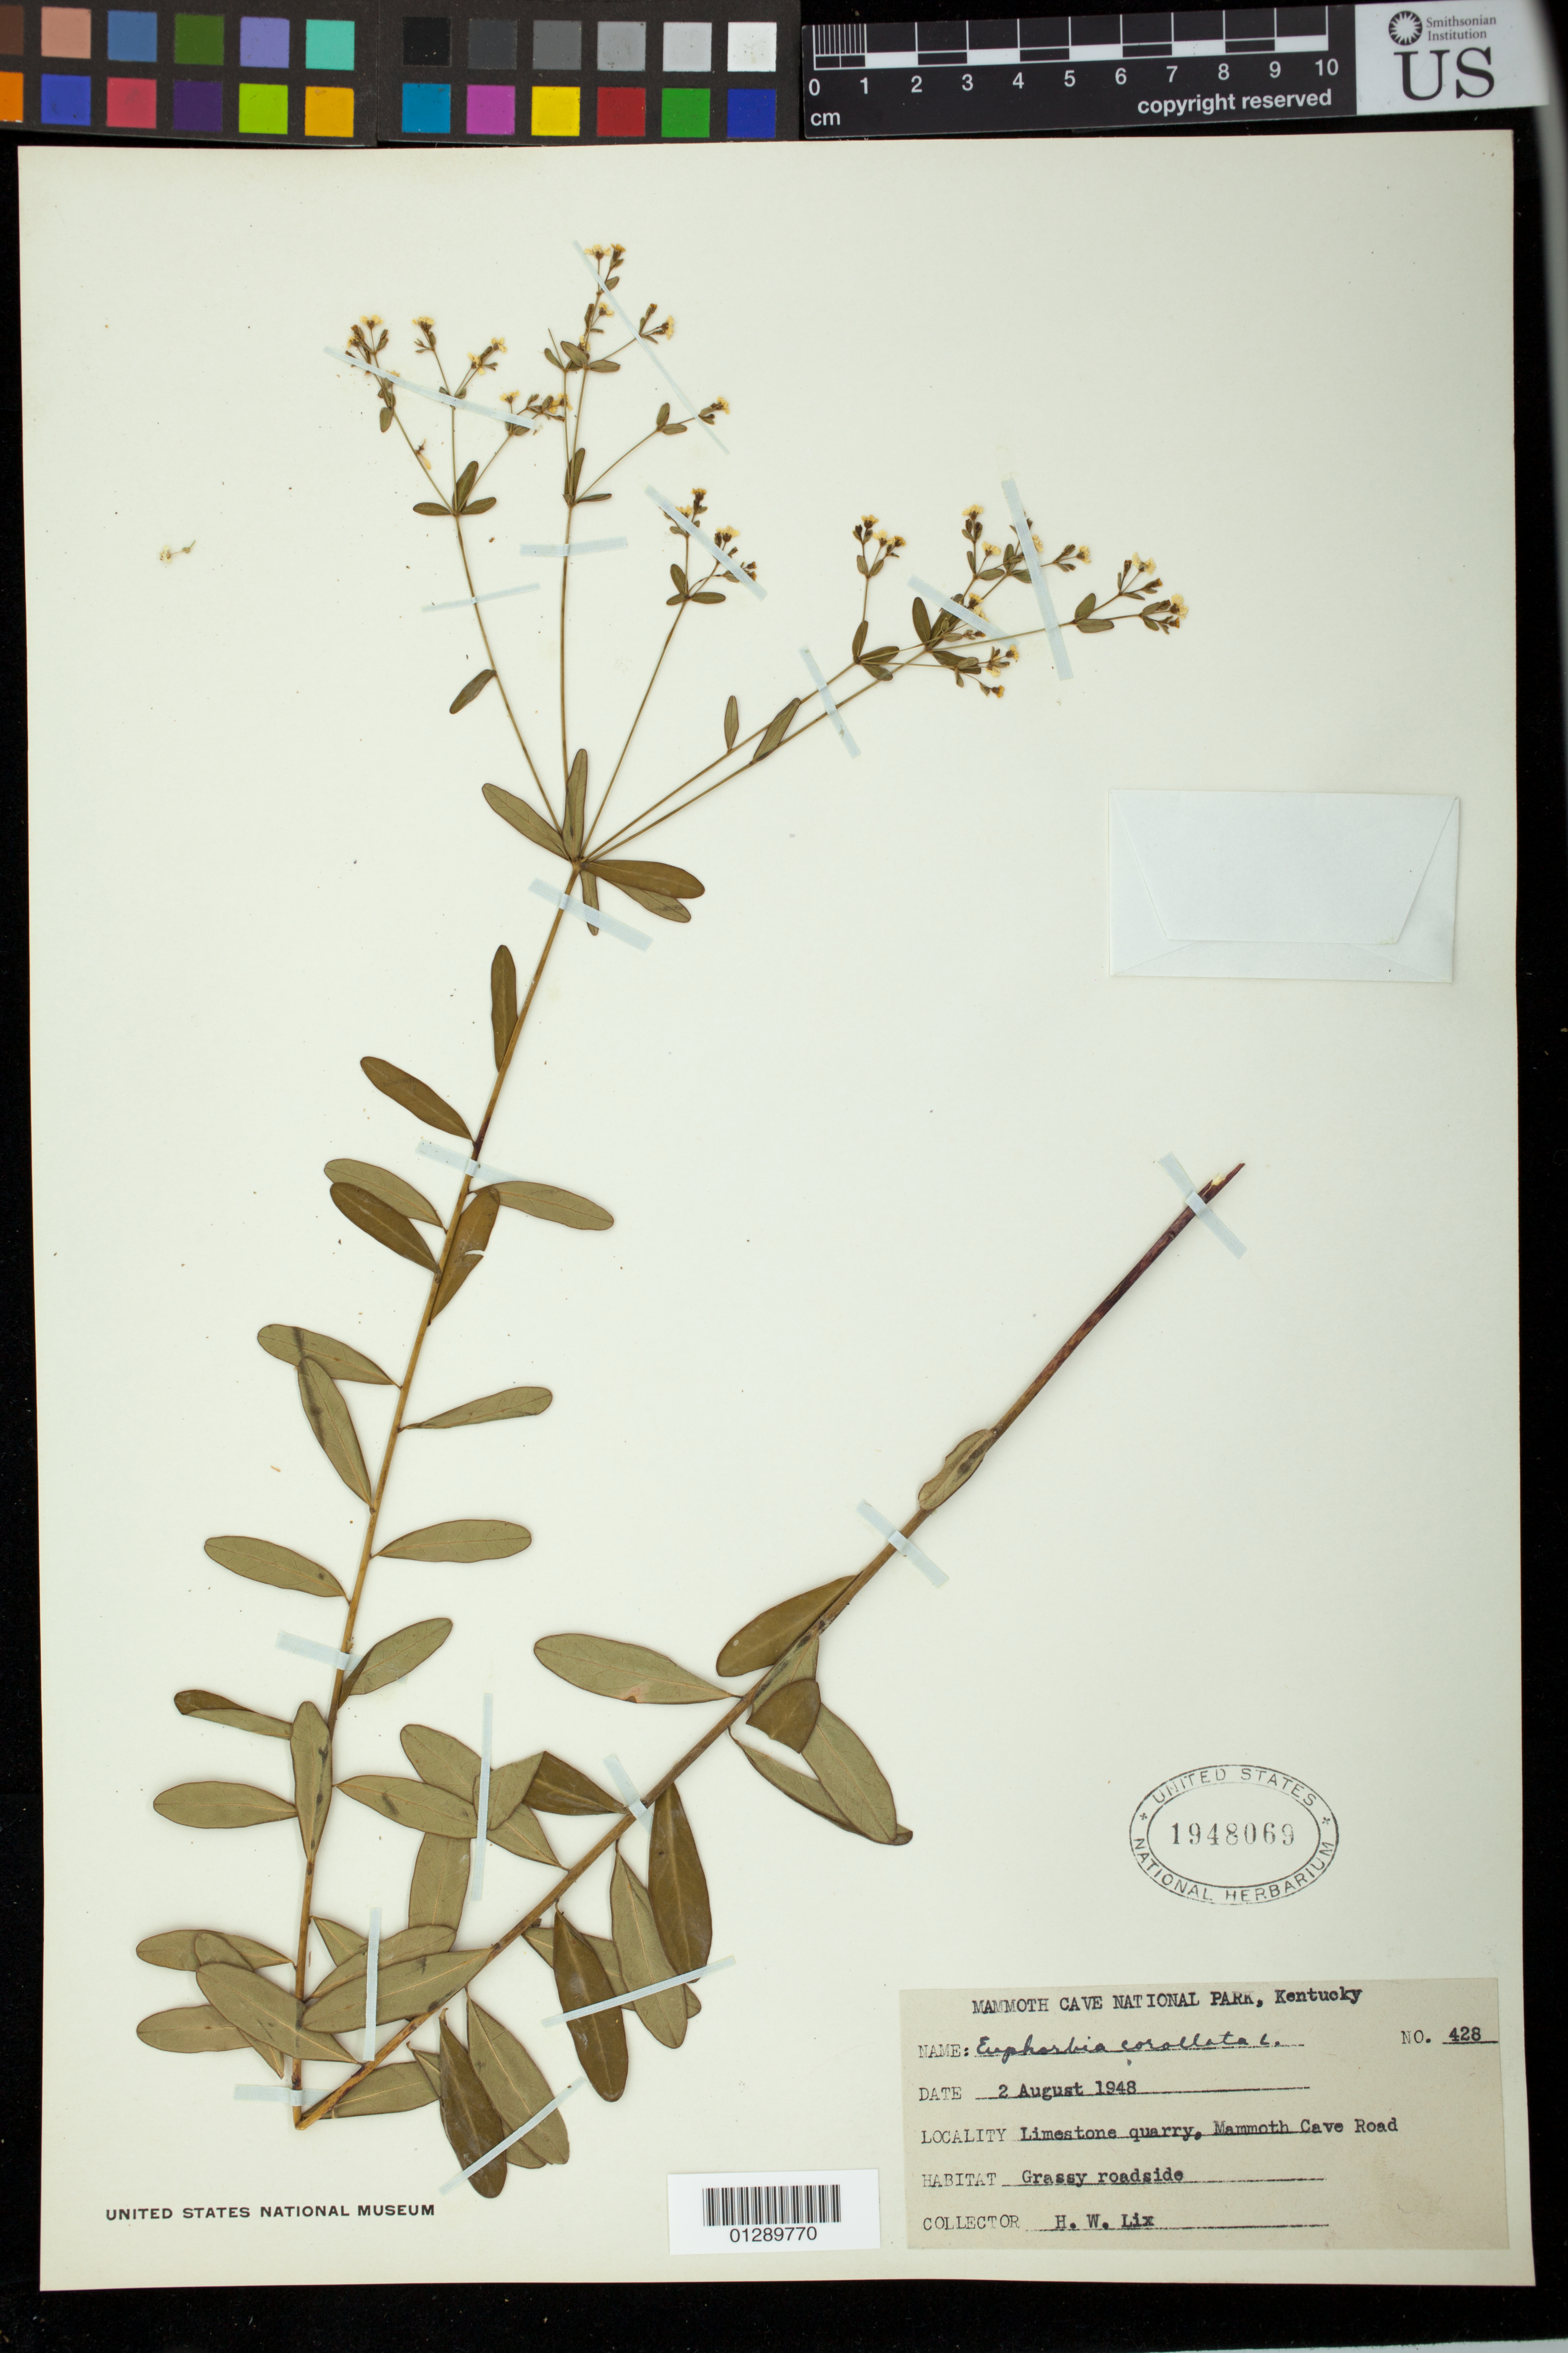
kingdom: Plantae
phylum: Tracheophyta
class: Magnoliopsida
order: Malpighiales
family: Euphorbiaceae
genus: Euphorbia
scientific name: Euphorbia corollata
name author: L.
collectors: H. W. Lix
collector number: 428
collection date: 1948-08-02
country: United States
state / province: Kentucky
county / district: Edmonson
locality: Mammoth Cave National Park. Limestone quarry, Mammoth Cave Road, grassy roadside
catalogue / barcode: US 1948069